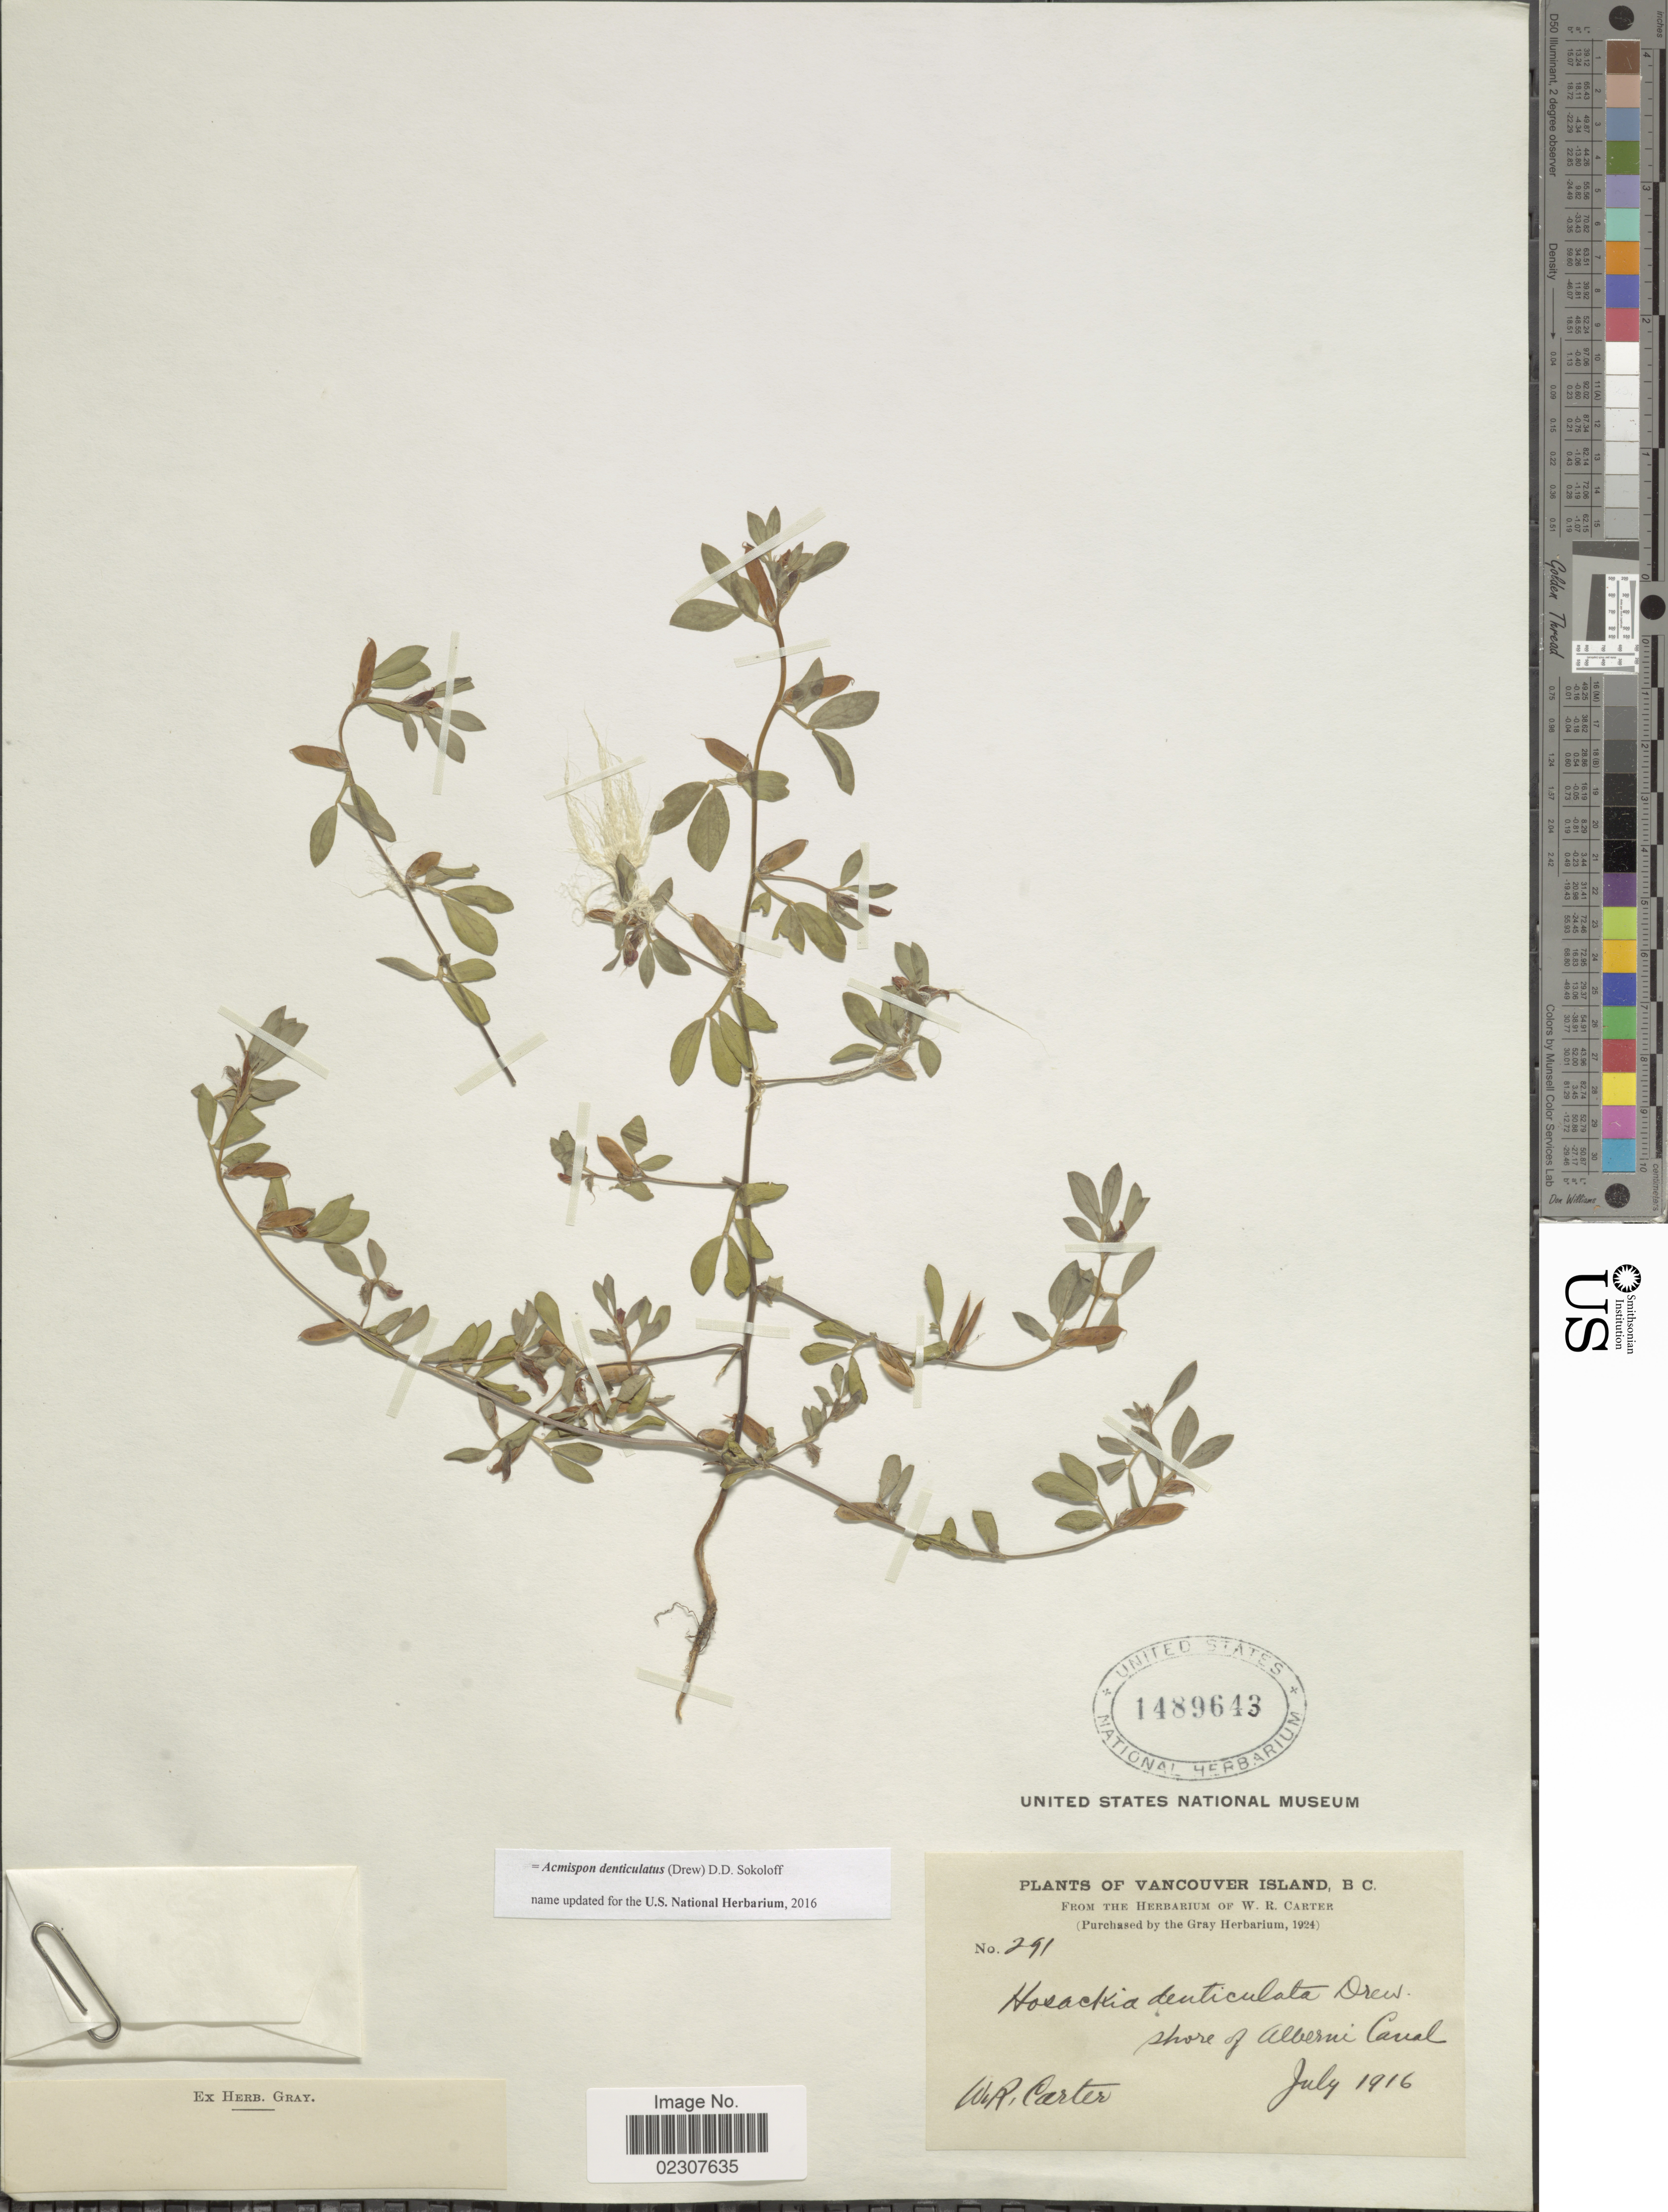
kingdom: Plantae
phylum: Tracheophyta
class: Magnoliopsida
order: Fabales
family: Fabaceae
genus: Acmispon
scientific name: Acmispon denticulatus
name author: (Drew) D.D. Sokoloff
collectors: W. R. Carter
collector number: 291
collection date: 1916-07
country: Canada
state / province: British Columbia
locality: Vancouver Island, shore of Alberni Caval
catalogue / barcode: US 1489643